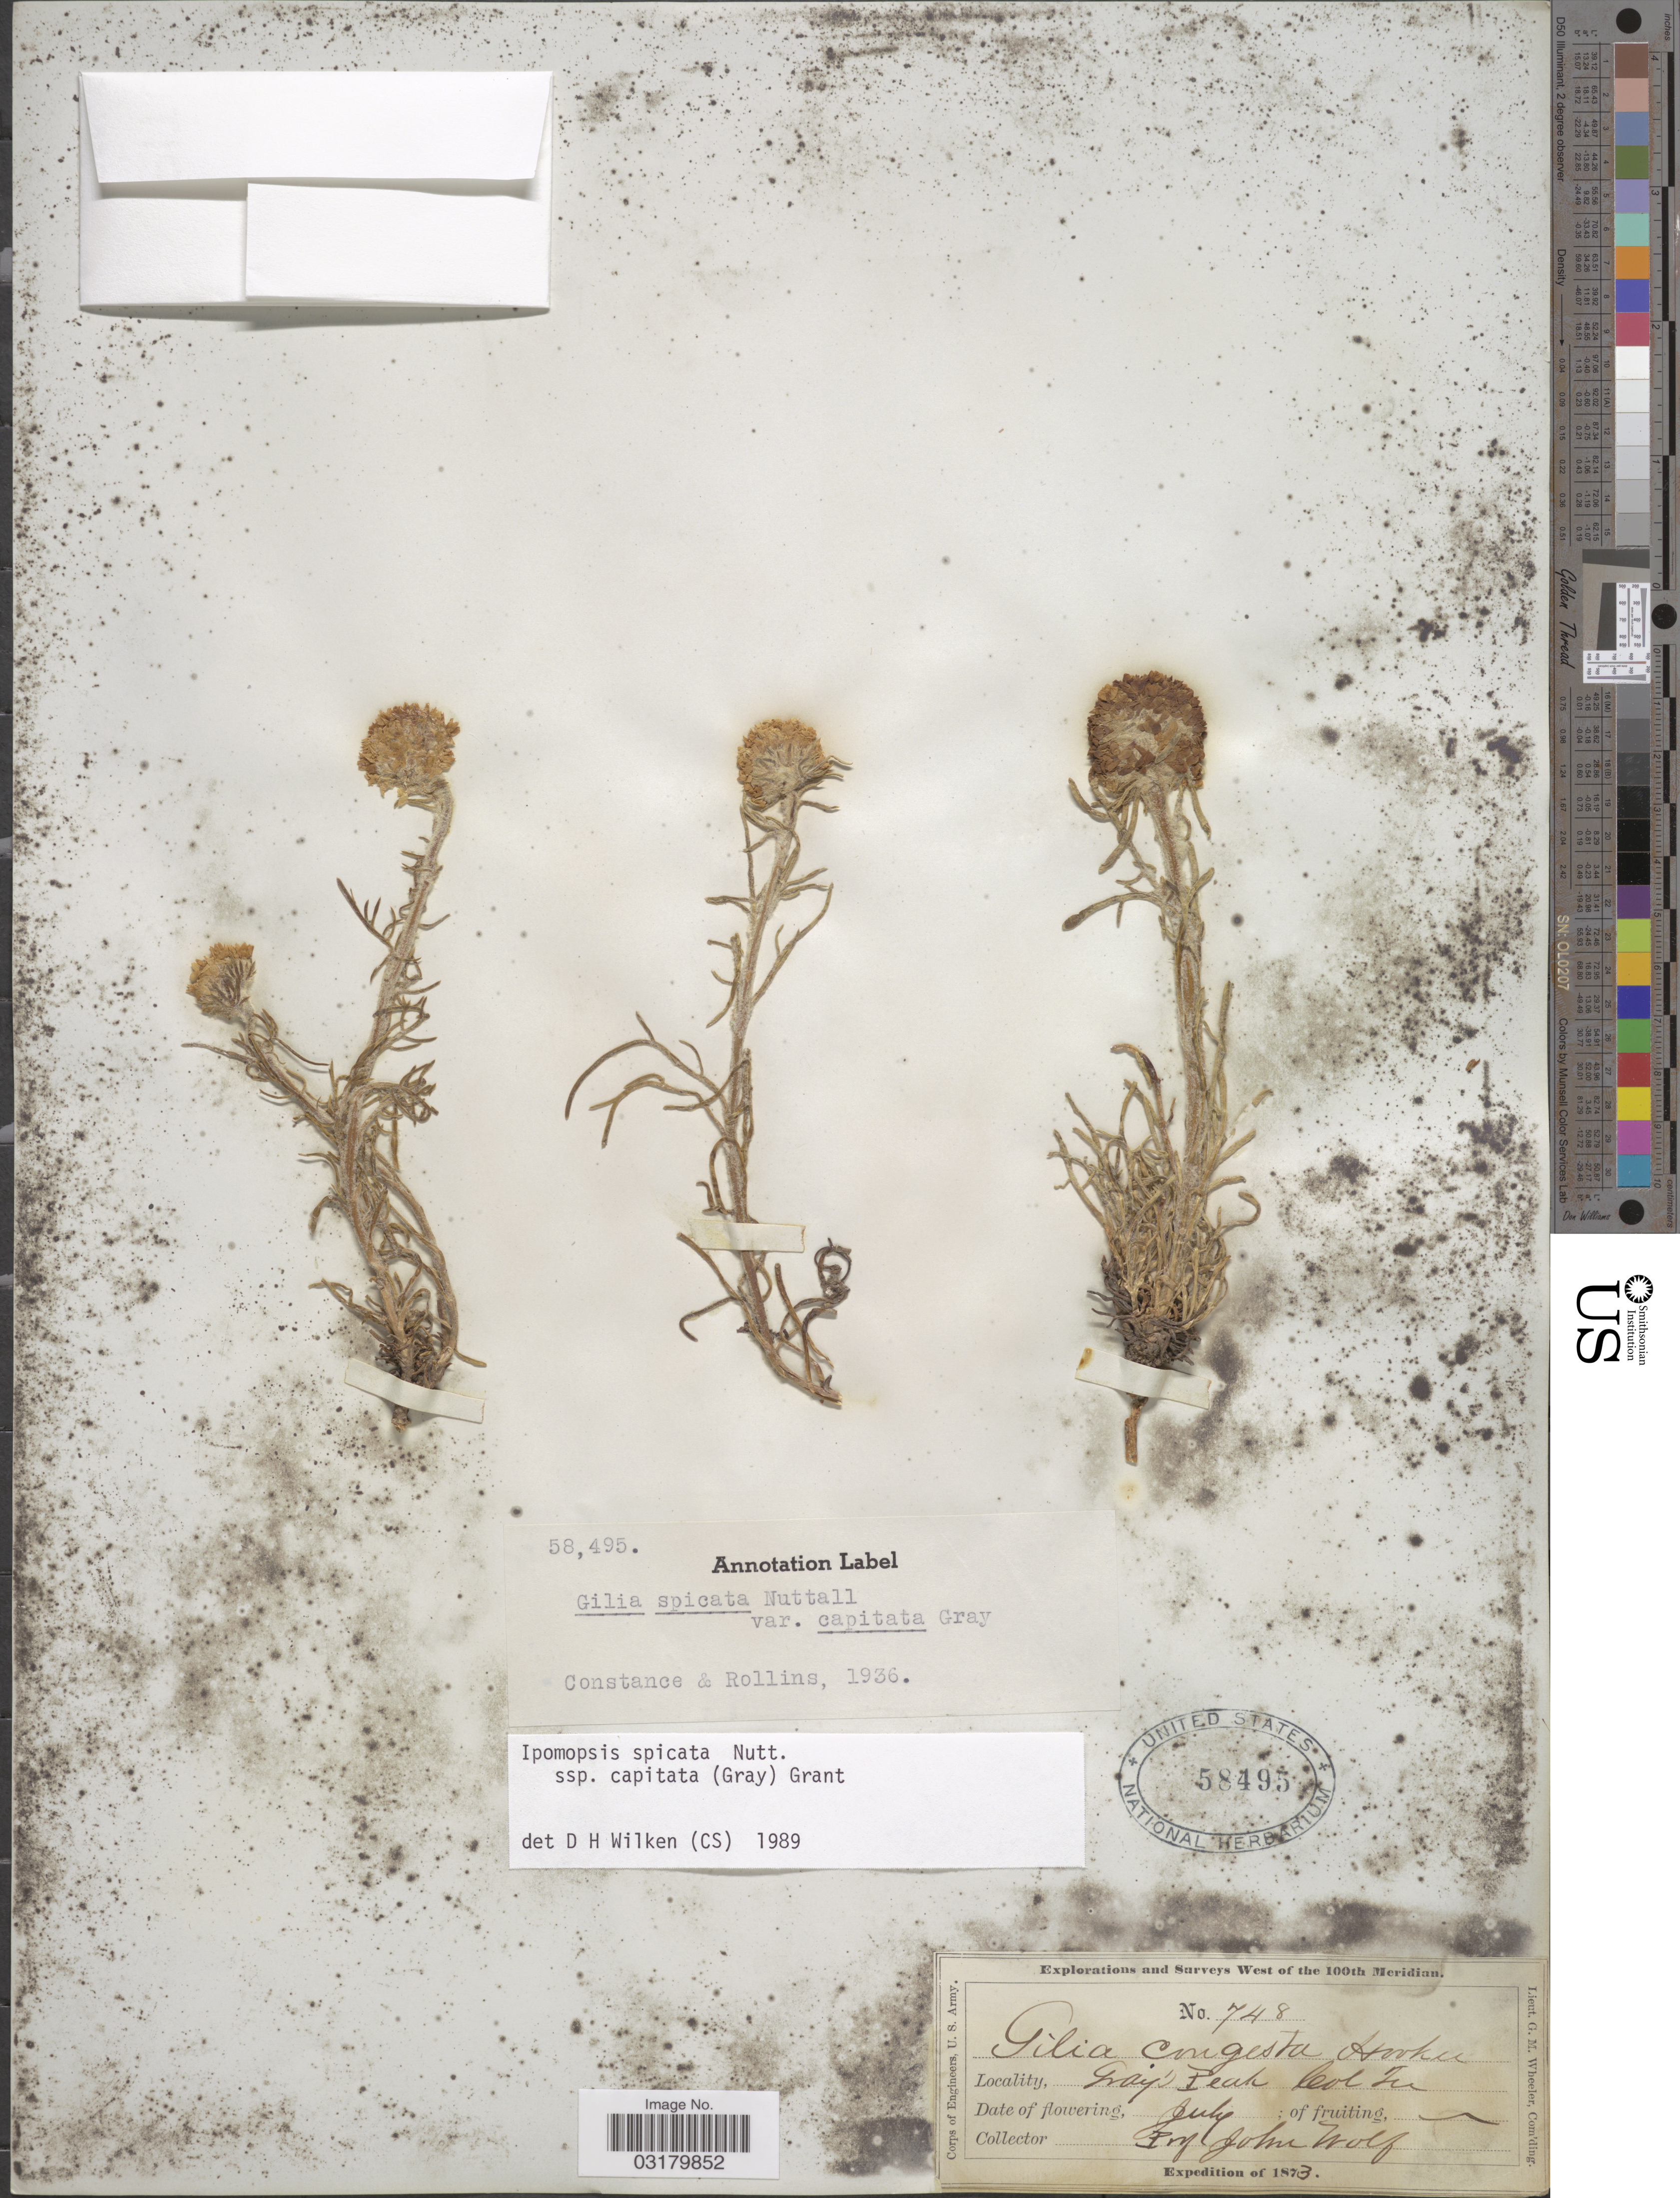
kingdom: Plantae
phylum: Tracheophyta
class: Magnoliopsida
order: Ericales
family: Polemoniaceae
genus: Ipomopsis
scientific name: Ipomopsis spicata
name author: (Nutt.) V.E. Grant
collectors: J. Wolf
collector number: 748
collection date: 1873-07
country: United States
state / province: Colorado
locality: Gray's Peak Coll Terr.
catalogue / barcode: US 58495